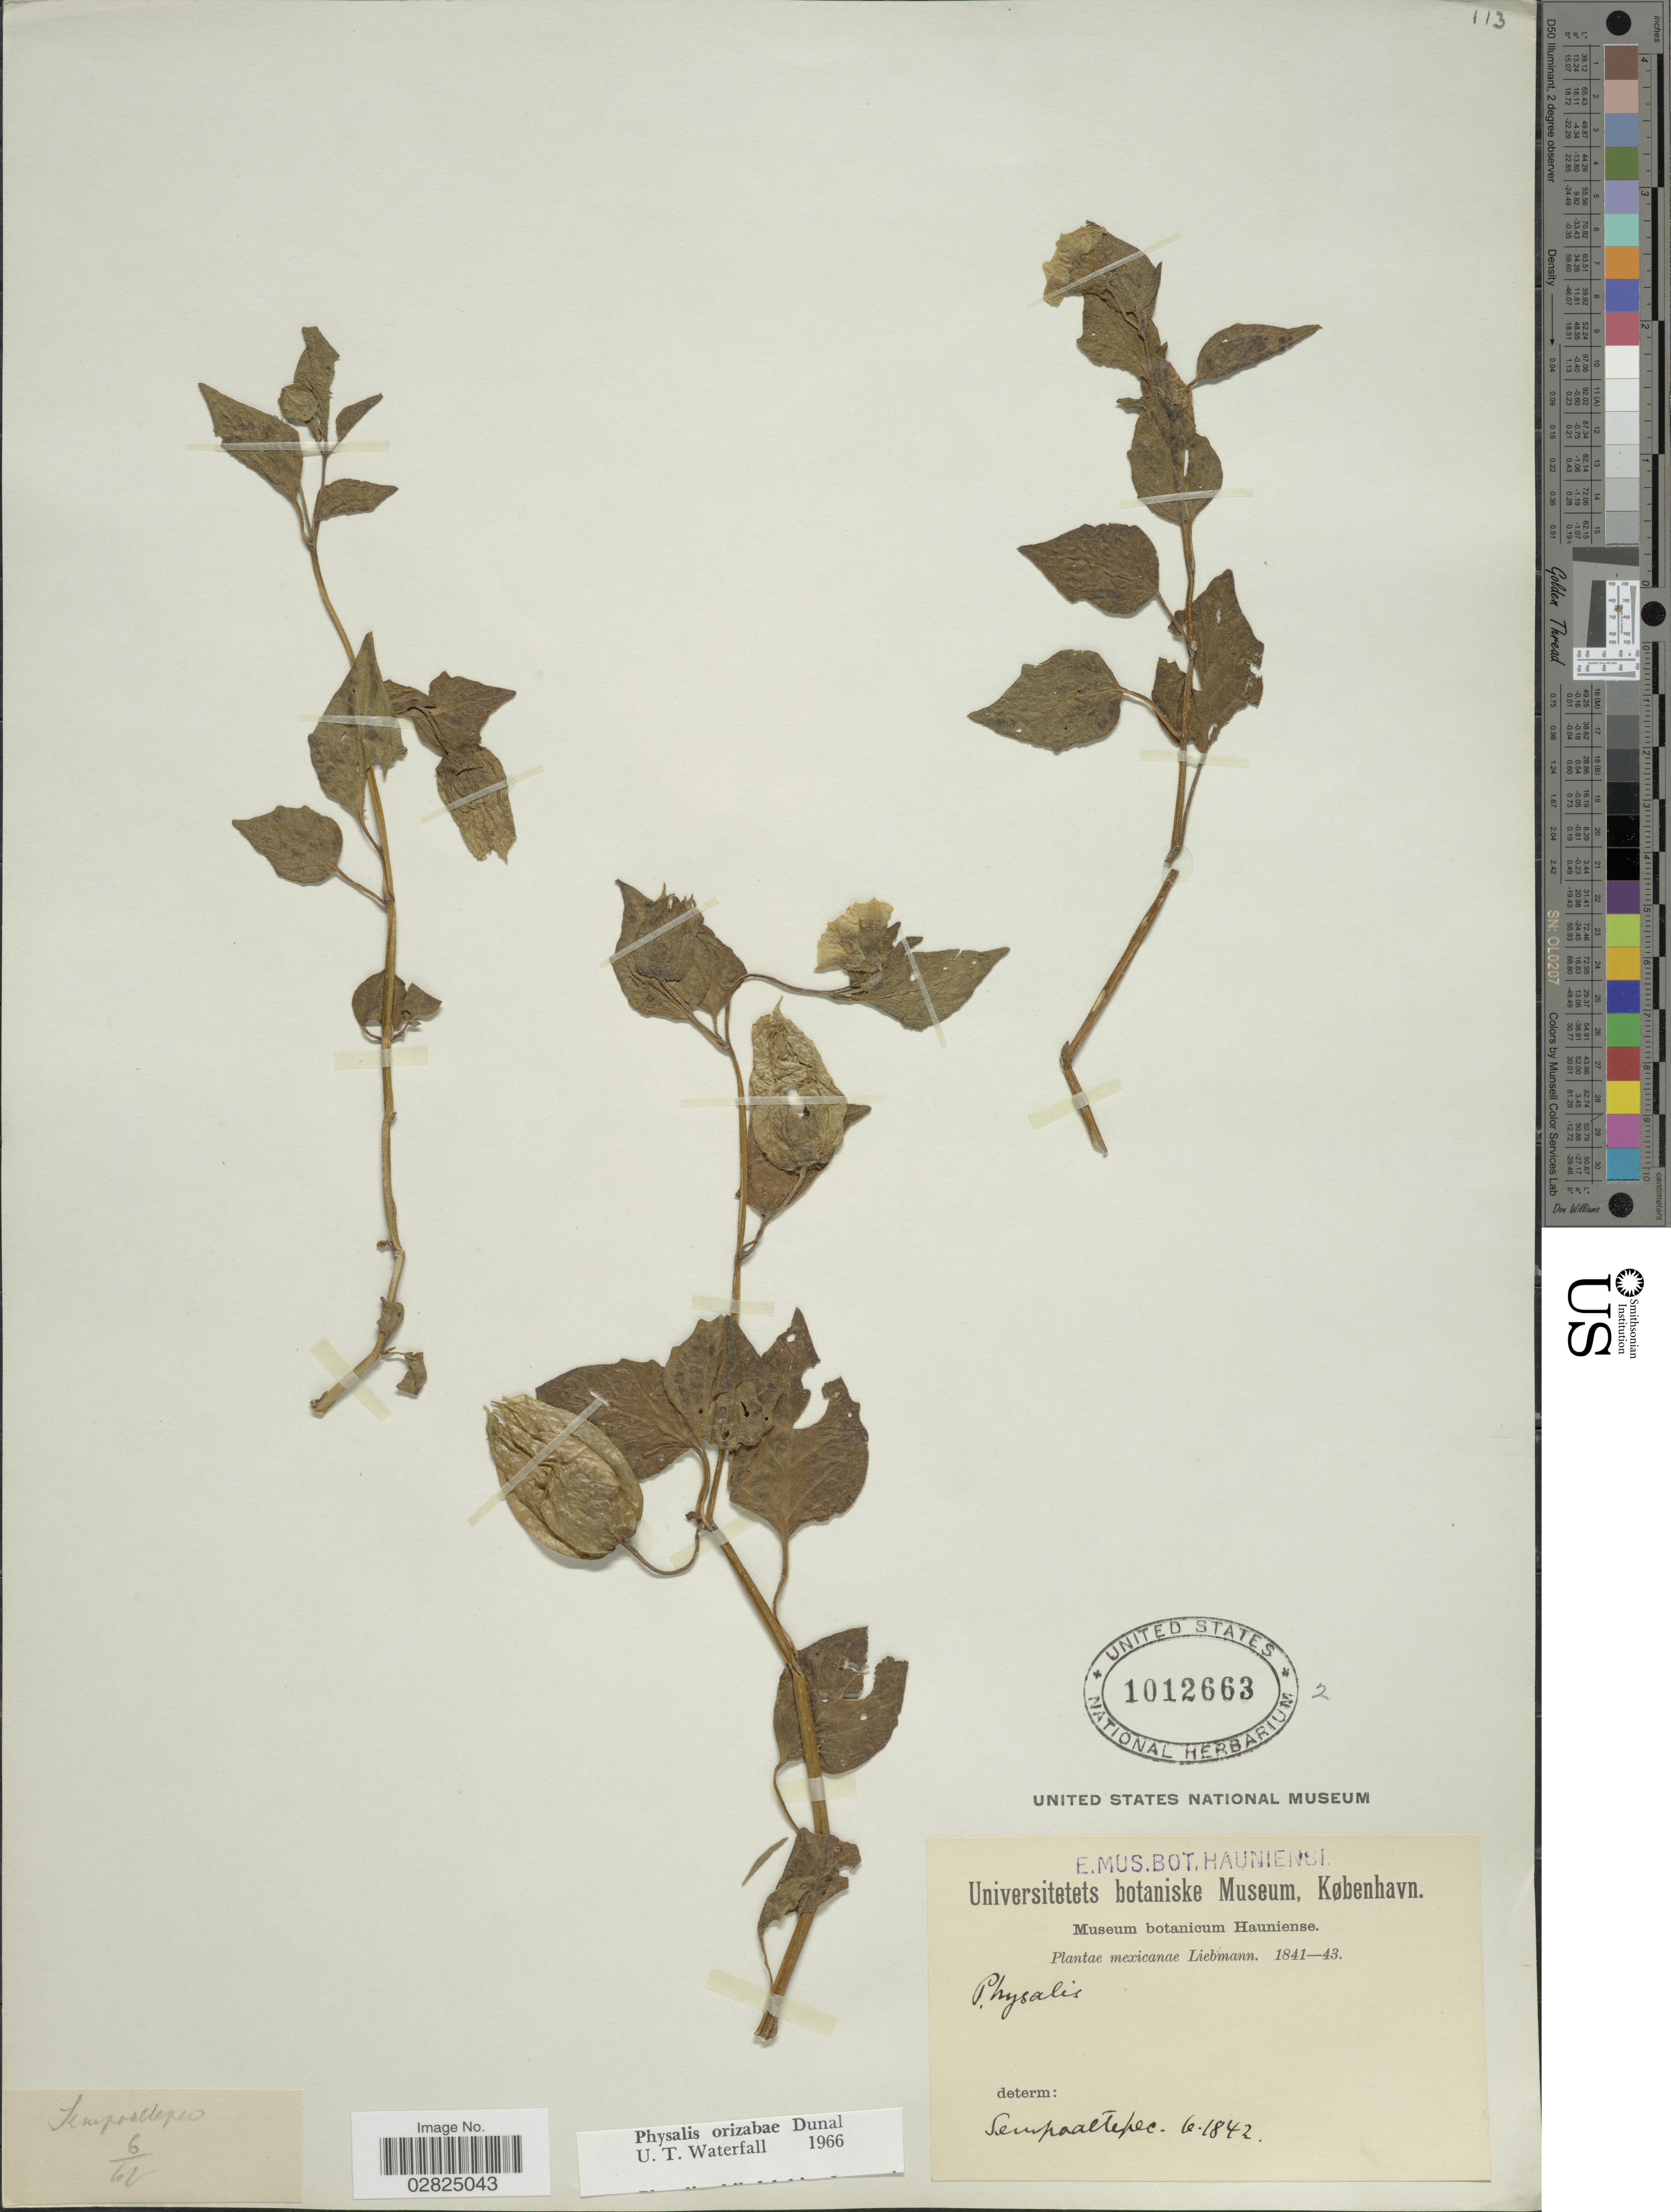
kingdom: Plantae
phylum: Tracheophyta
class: Magnoliopsida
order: Solanales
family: Solanaceae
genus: Physalis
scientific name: Physalis orizabae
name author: Dunal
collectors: Liebmann, --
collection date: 1841/1843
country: Mexico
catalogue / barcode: US 1012663